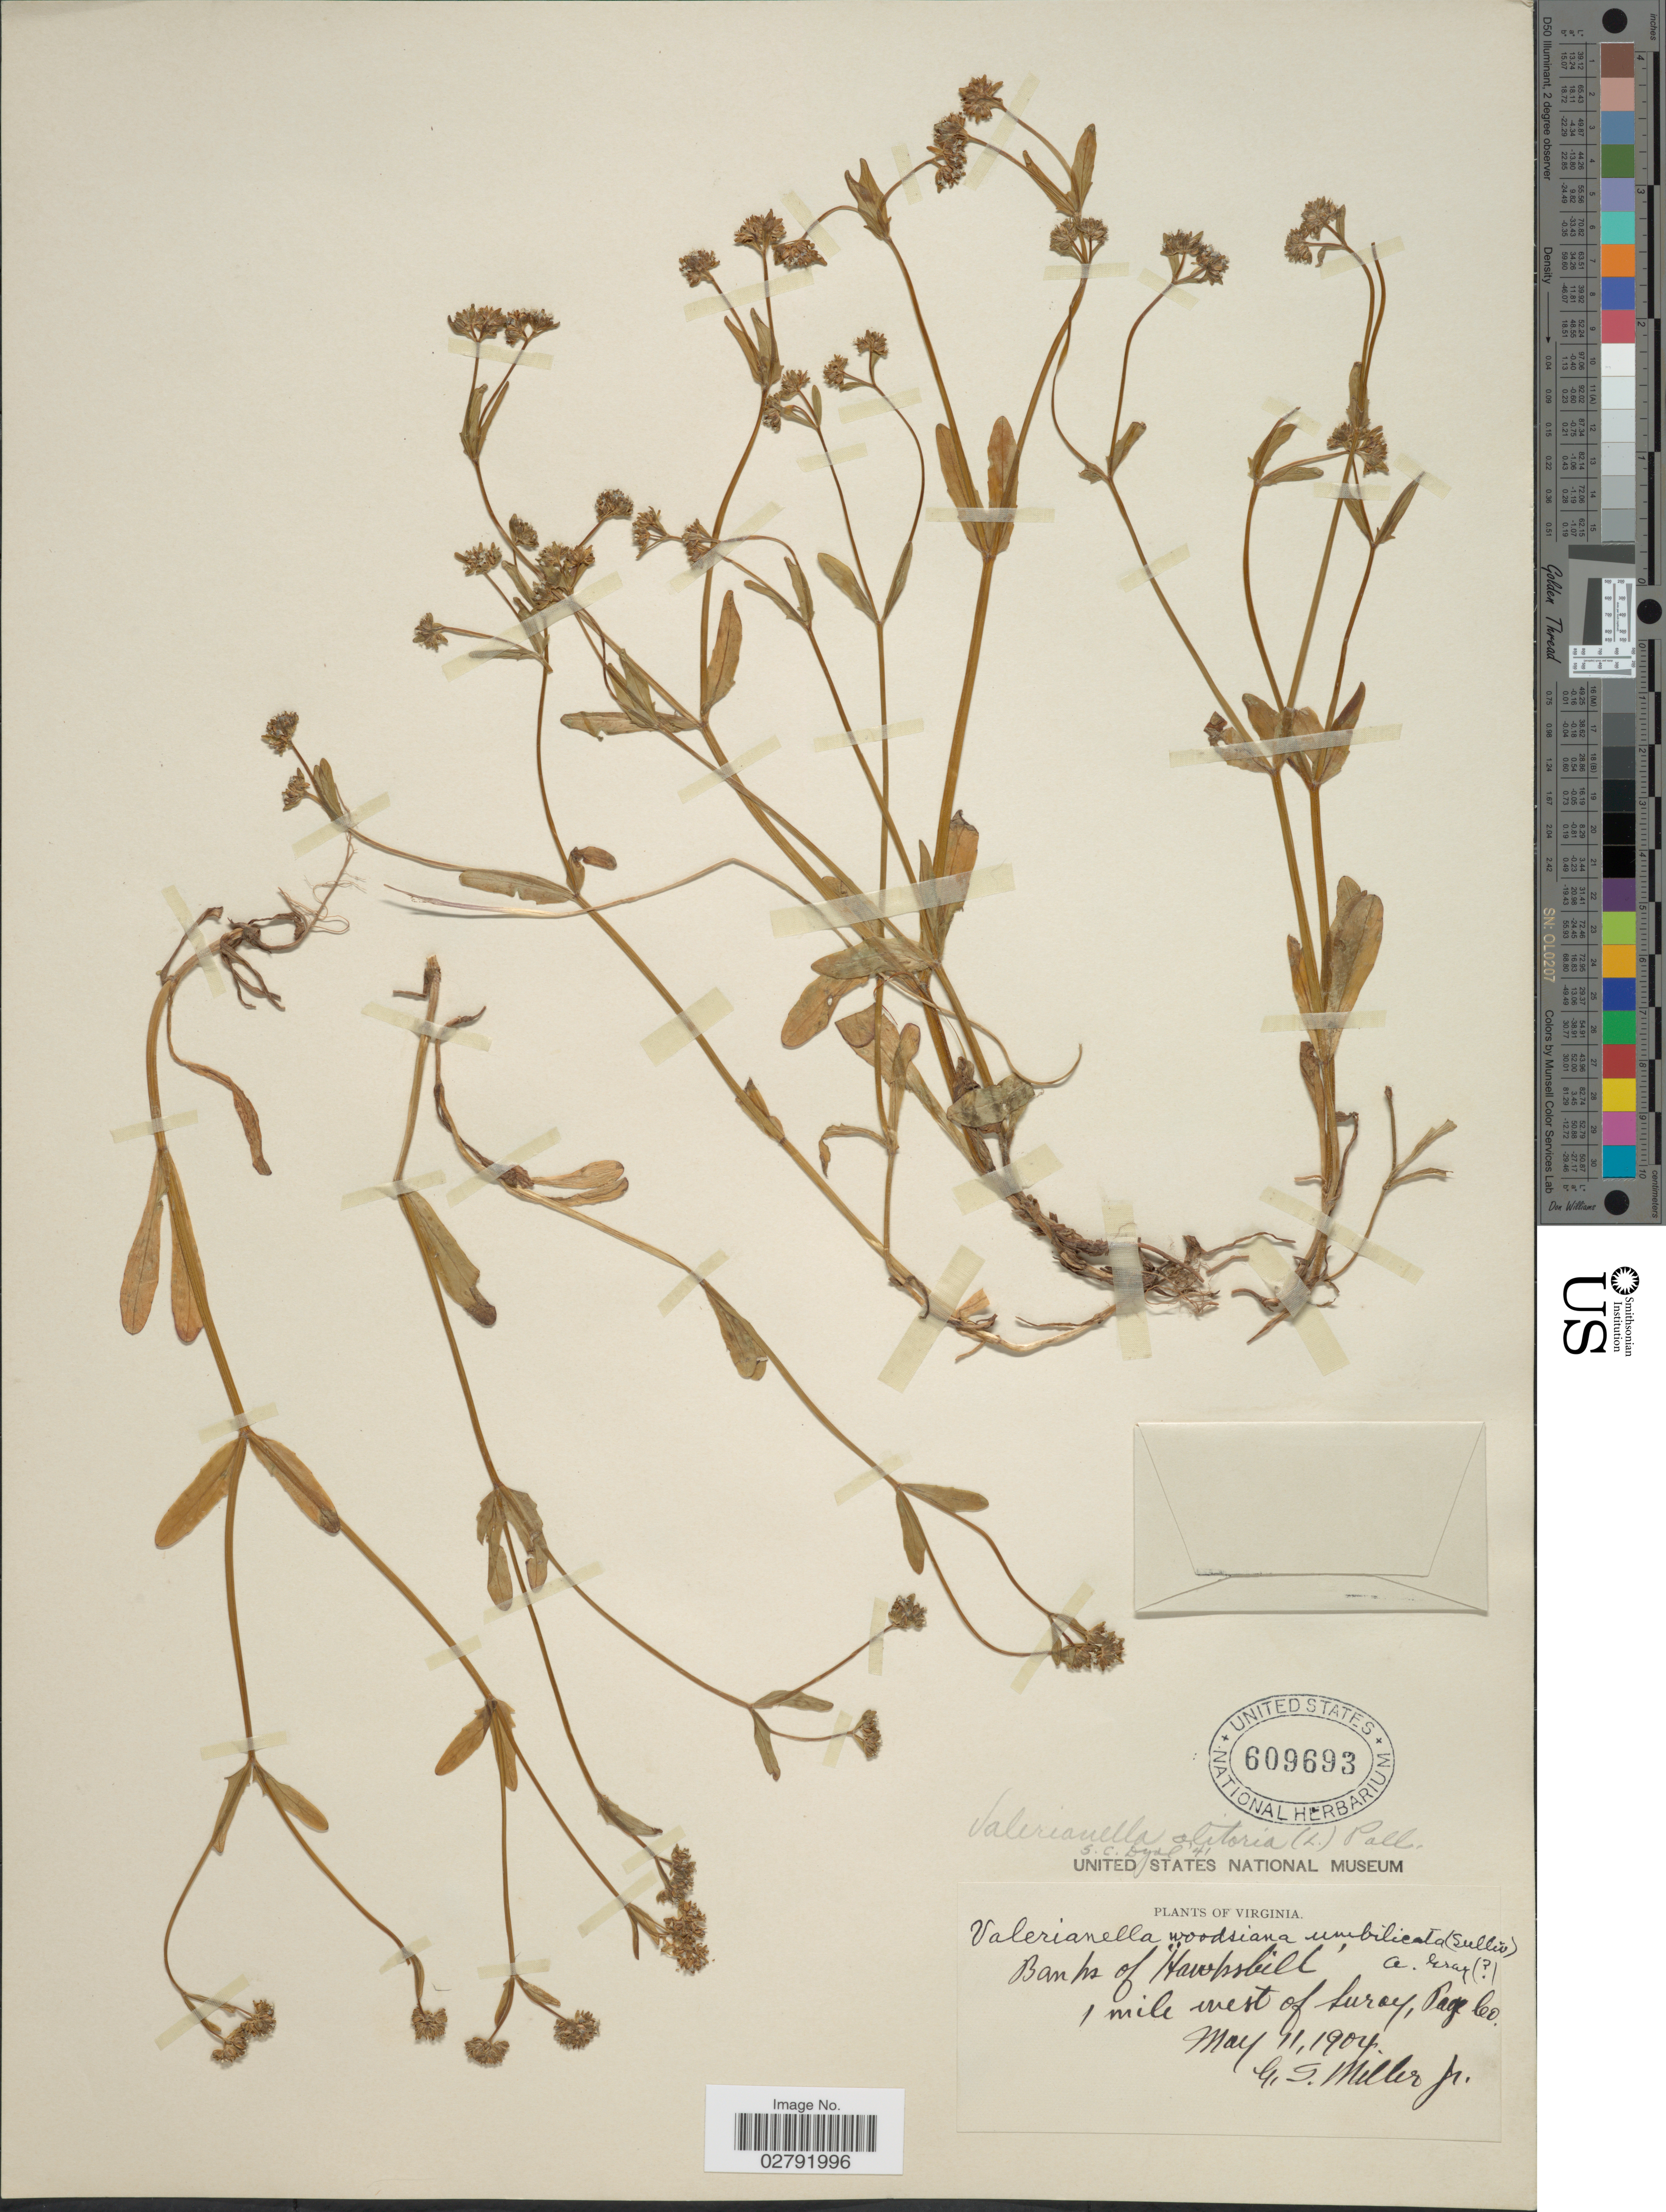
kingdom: Plantae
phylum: Tracheophyta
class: Magnoliopsida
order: Dipsacales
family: Caprifoliaceae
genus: Valerianella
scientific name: Valerianella olitoria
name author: (L.) Pollich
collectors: G. S. Miller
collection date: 1904-05-11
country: United States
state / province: Virginia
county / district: Page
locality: Banks of Hawksbill. 1 mile west of Luray, Page Co.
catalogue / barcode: US 609693